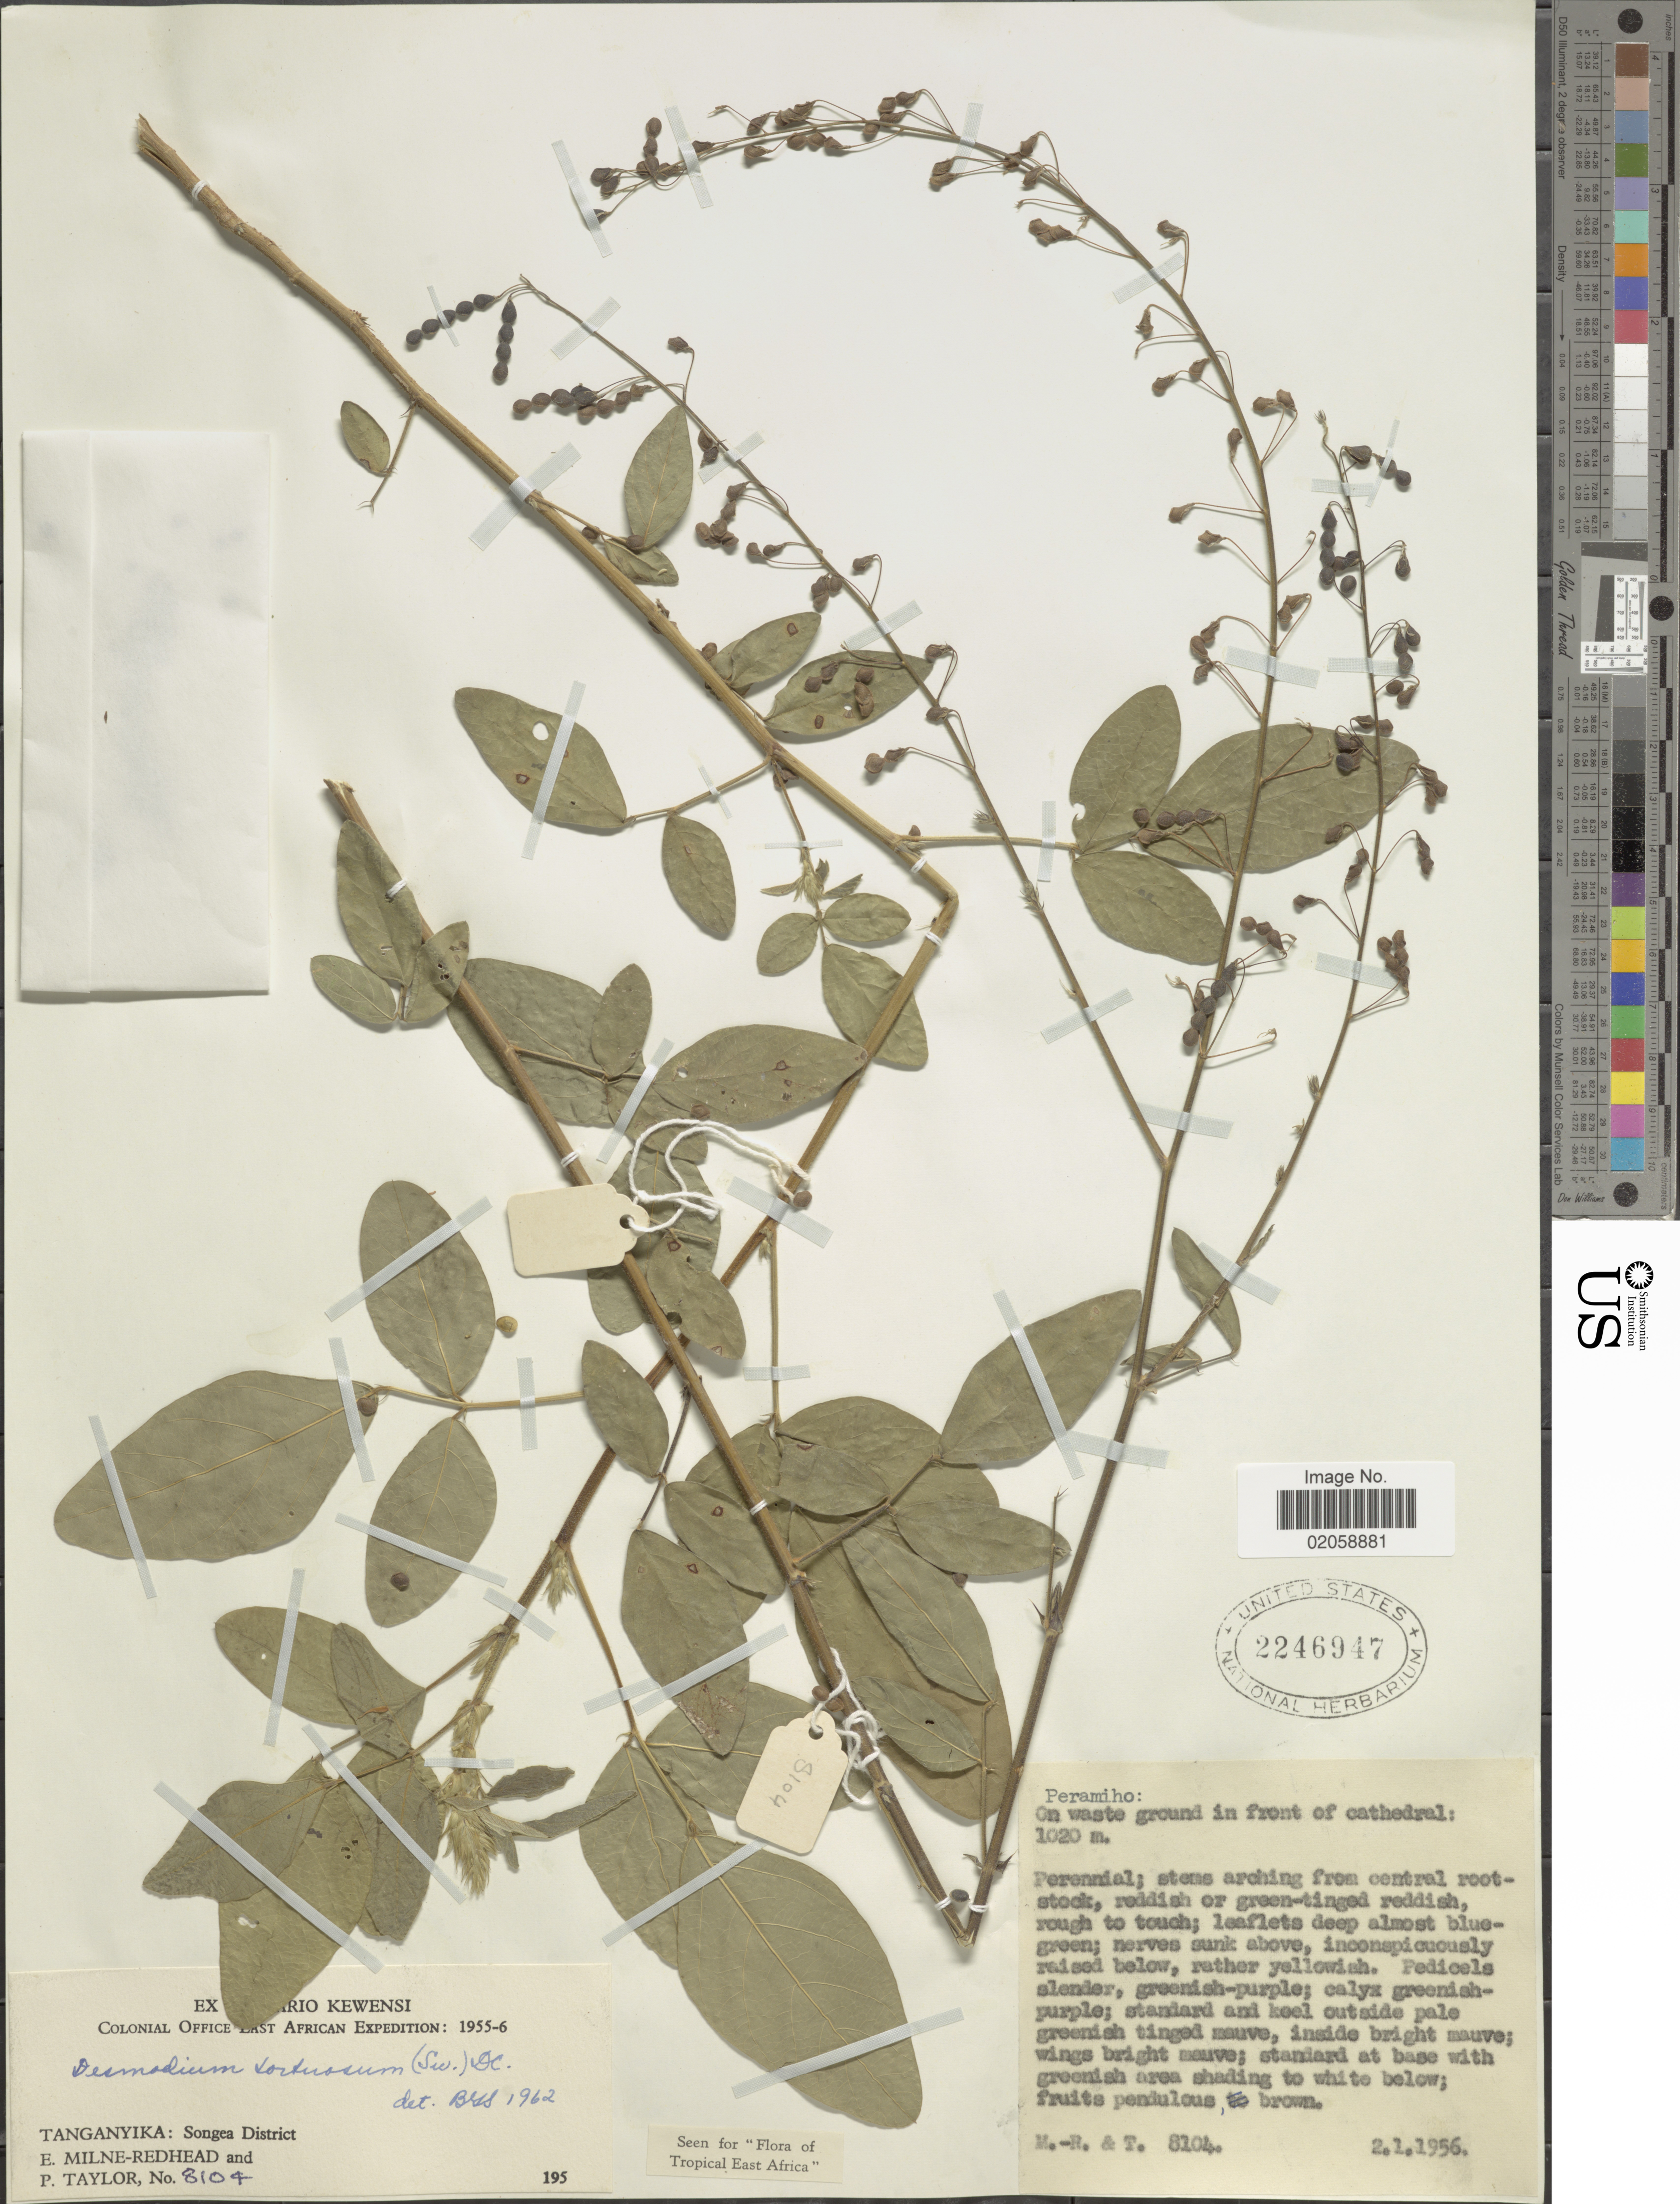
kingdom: Plantae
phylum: Tracheophyta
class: Magnoliopsida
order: Fabales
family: Fabaceae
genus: Desmodium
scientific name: Desmodium tortuosum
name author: (Sw.) DC.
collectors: E. W. Milne-Redhead & P. Taylor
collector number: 8104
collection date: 1956-01-02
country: Tanzania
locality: Colonial Office East African. Tanganyika: Songea District. Peramiho: On waste ground in front of cathedral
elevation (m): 1020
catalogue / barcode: US 2246947